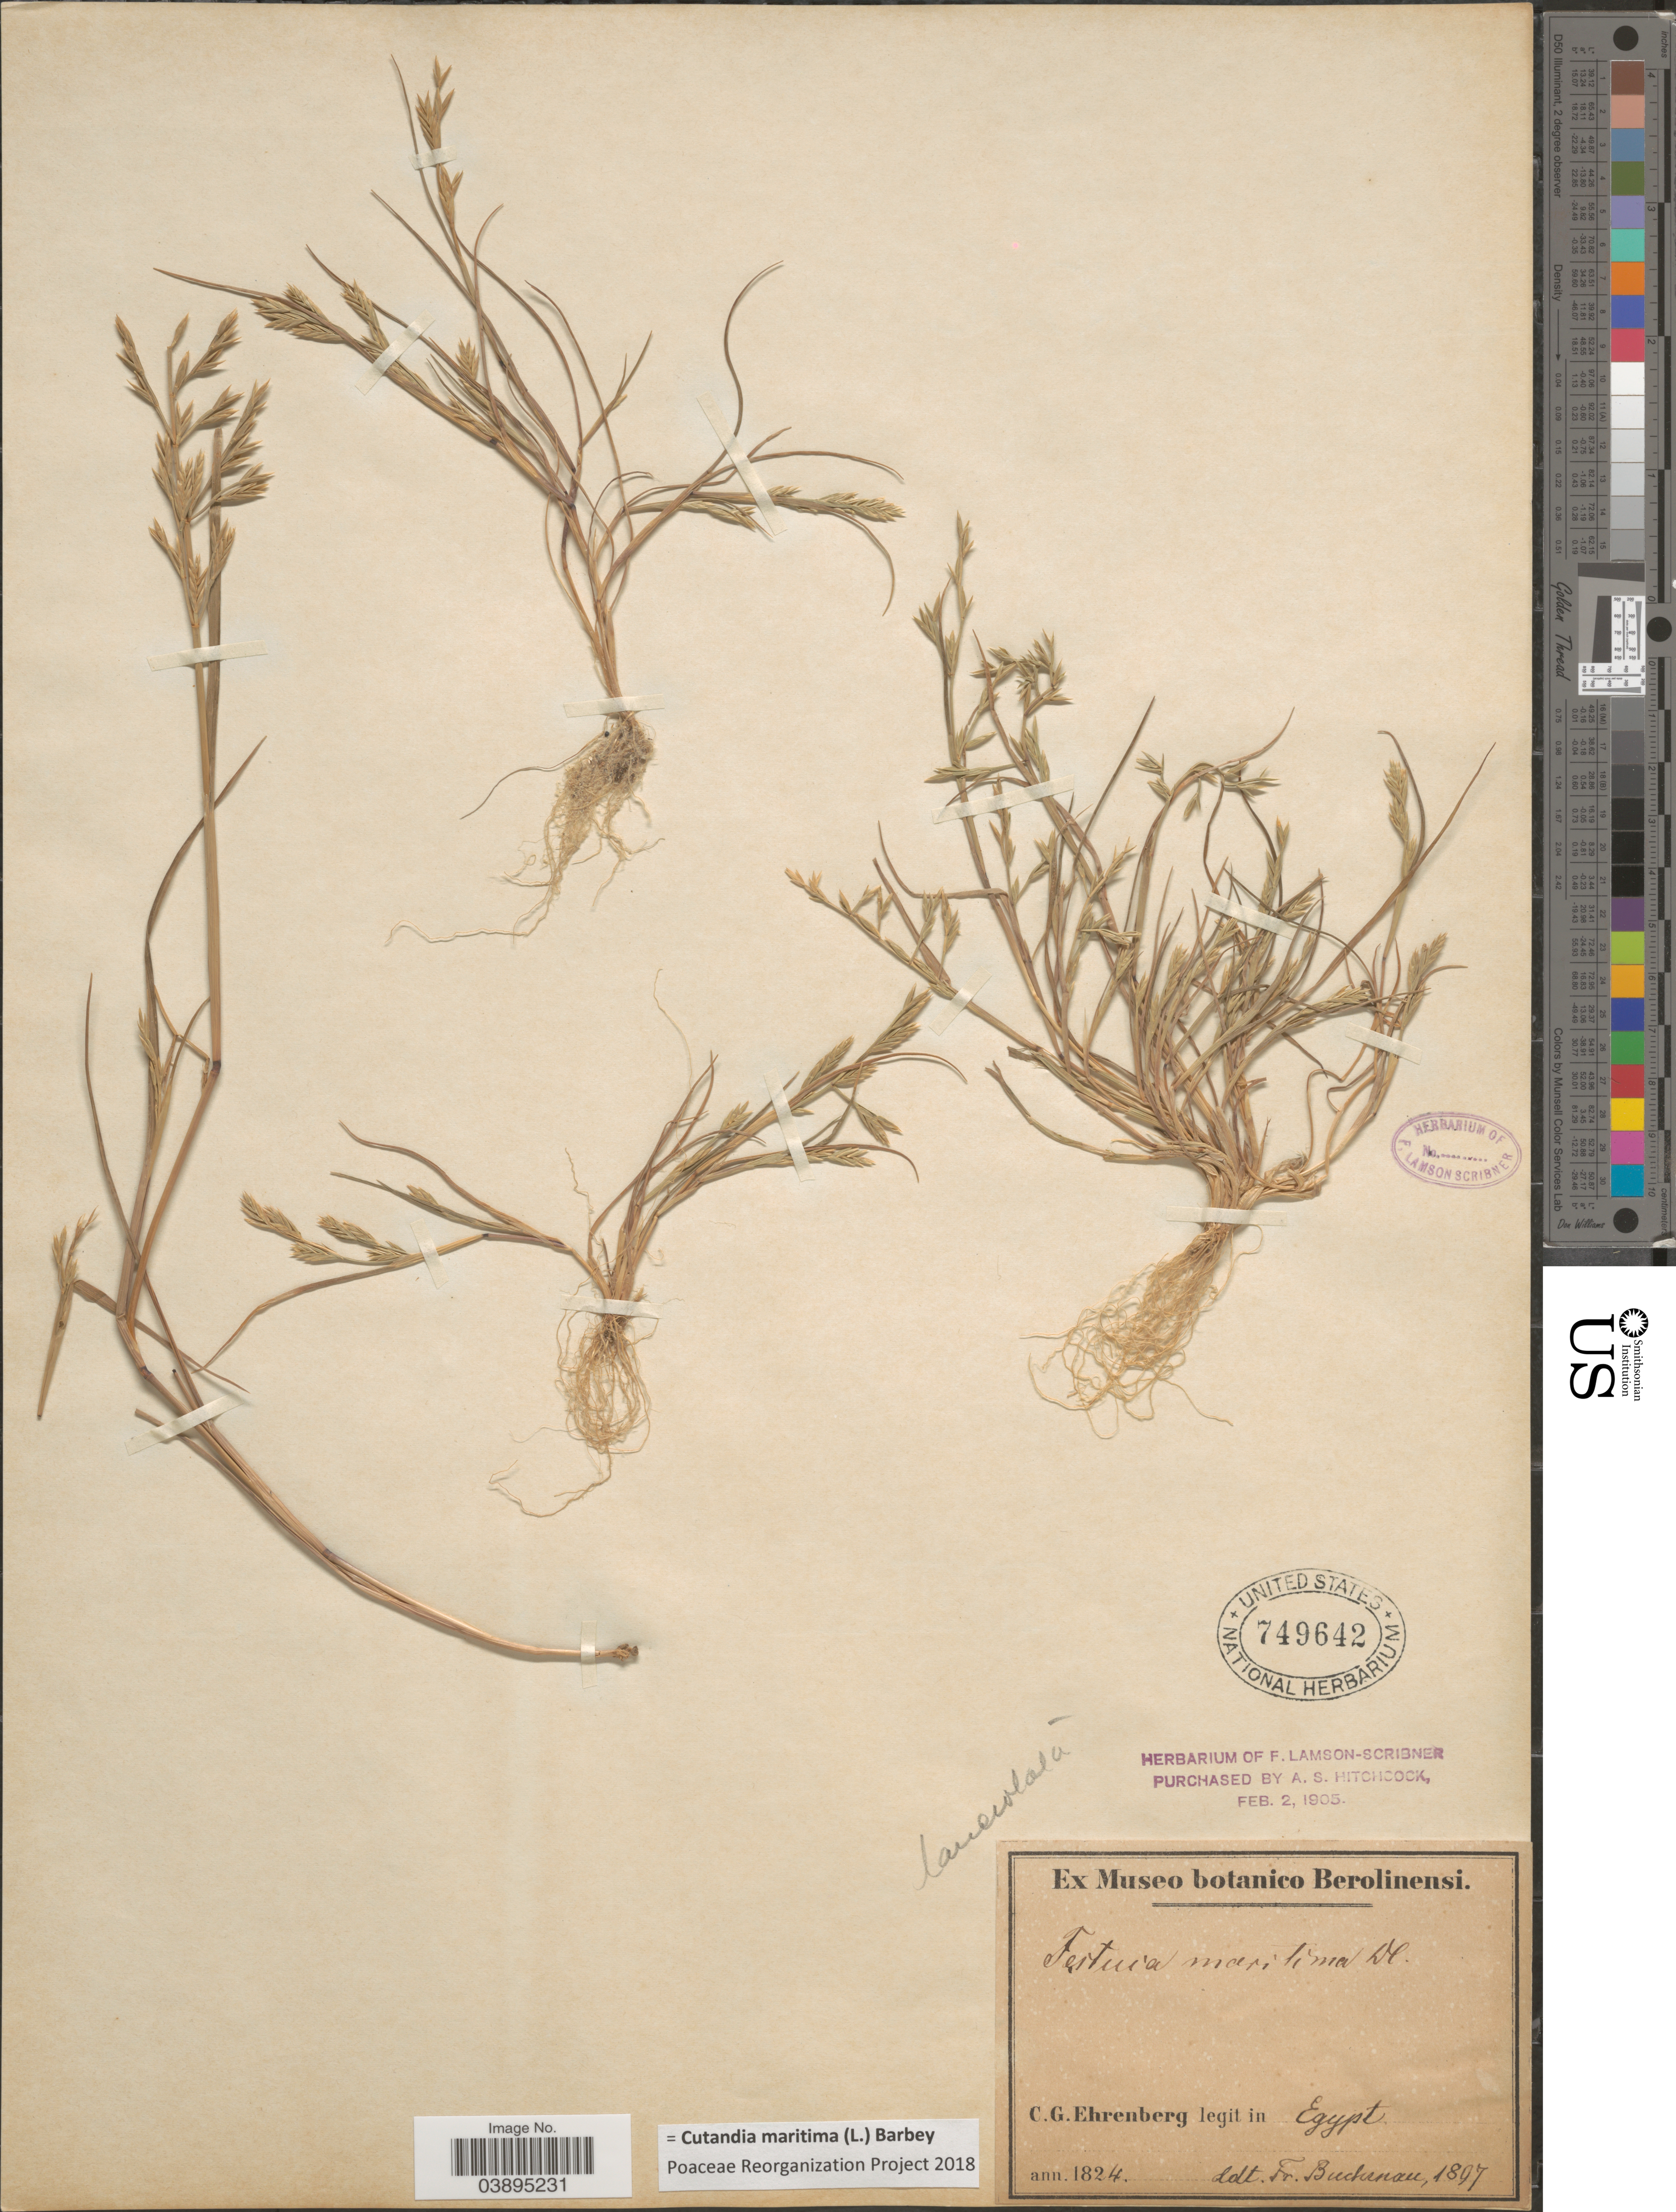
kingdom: Plantae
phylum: Tracheophyta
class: Liliopsida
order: Poales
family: Poaceae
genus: Cutandia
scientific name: Cutandia maritima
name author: (L.) Barbey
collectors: C. Ehrenberg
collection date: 1824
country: Egypt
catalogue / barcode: US 749642